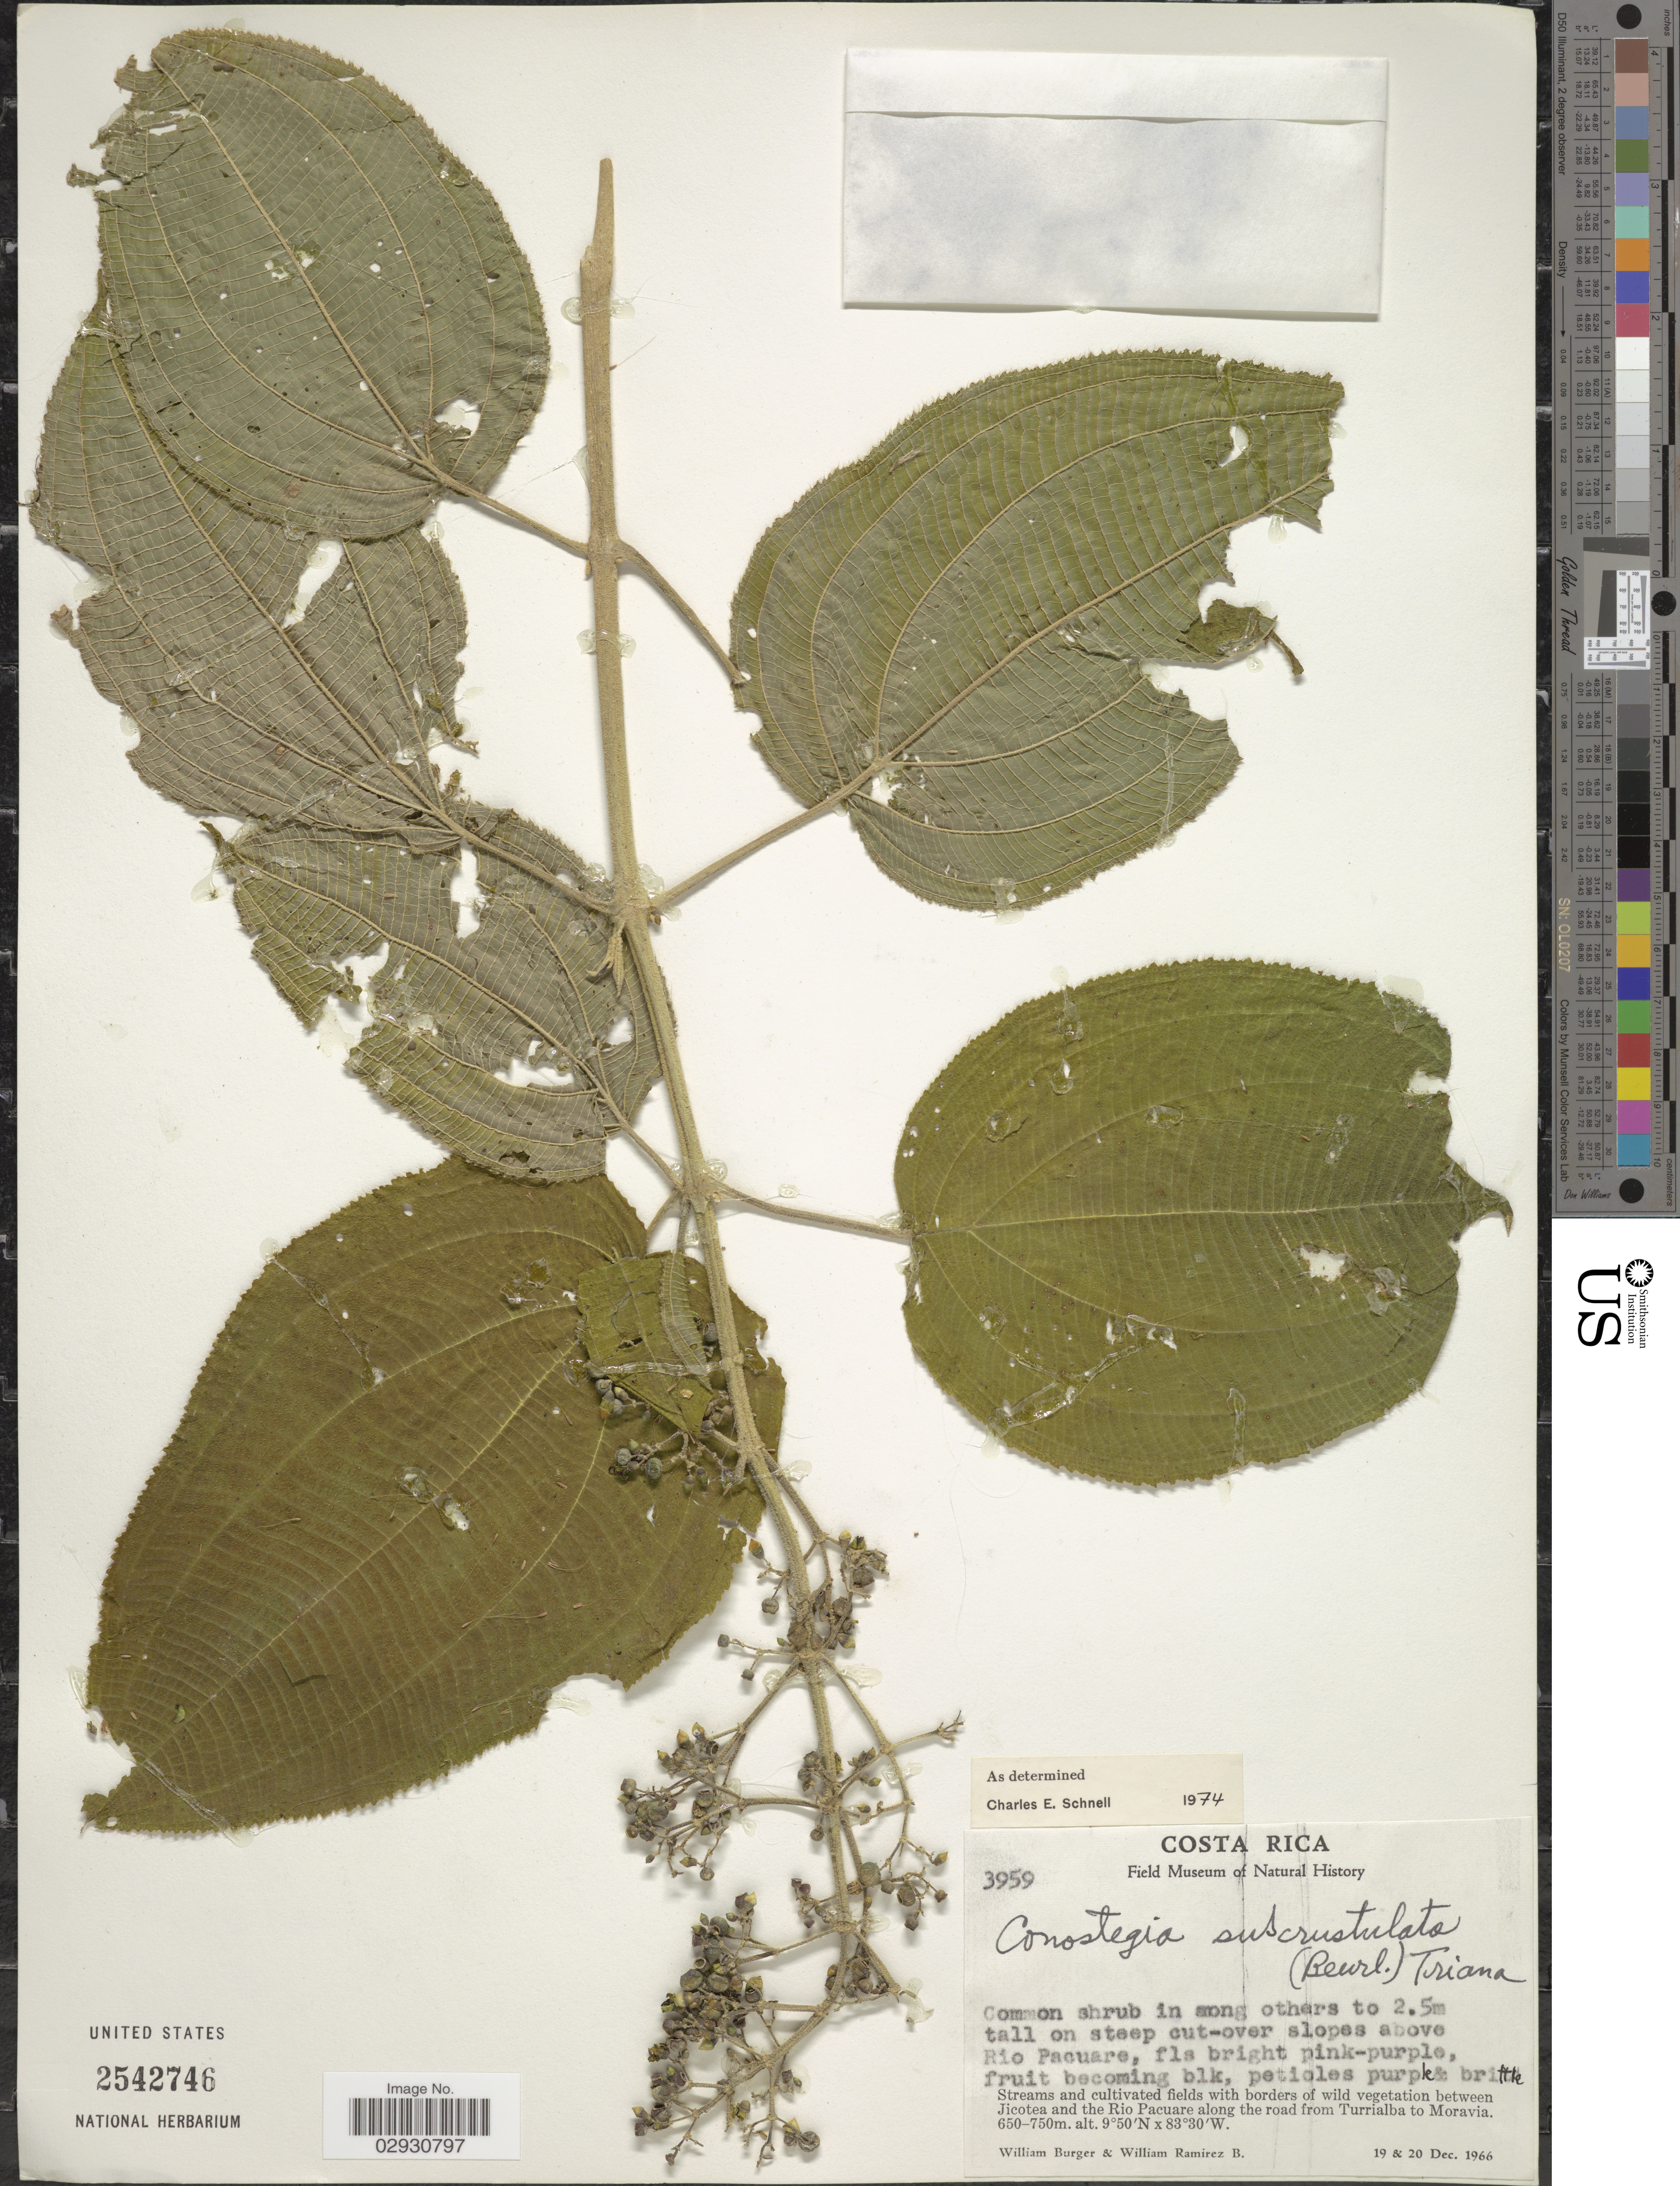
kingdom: Plantae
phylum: Tracheophyta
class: Magnoliopsida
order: Myrtales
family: Melastomataceae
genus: Conostegia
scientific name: Conostegia subcrustulata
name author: (Beurl.) Triana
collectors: W. Burger & W. Ramirez B.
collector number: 3959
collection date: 1966-12-19/1966-12-20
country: Costa Rica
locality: Between Jicotea and the Rio Pacuare along the road from Turrialba to Moravia.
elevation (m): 650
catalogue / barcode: US 2542746